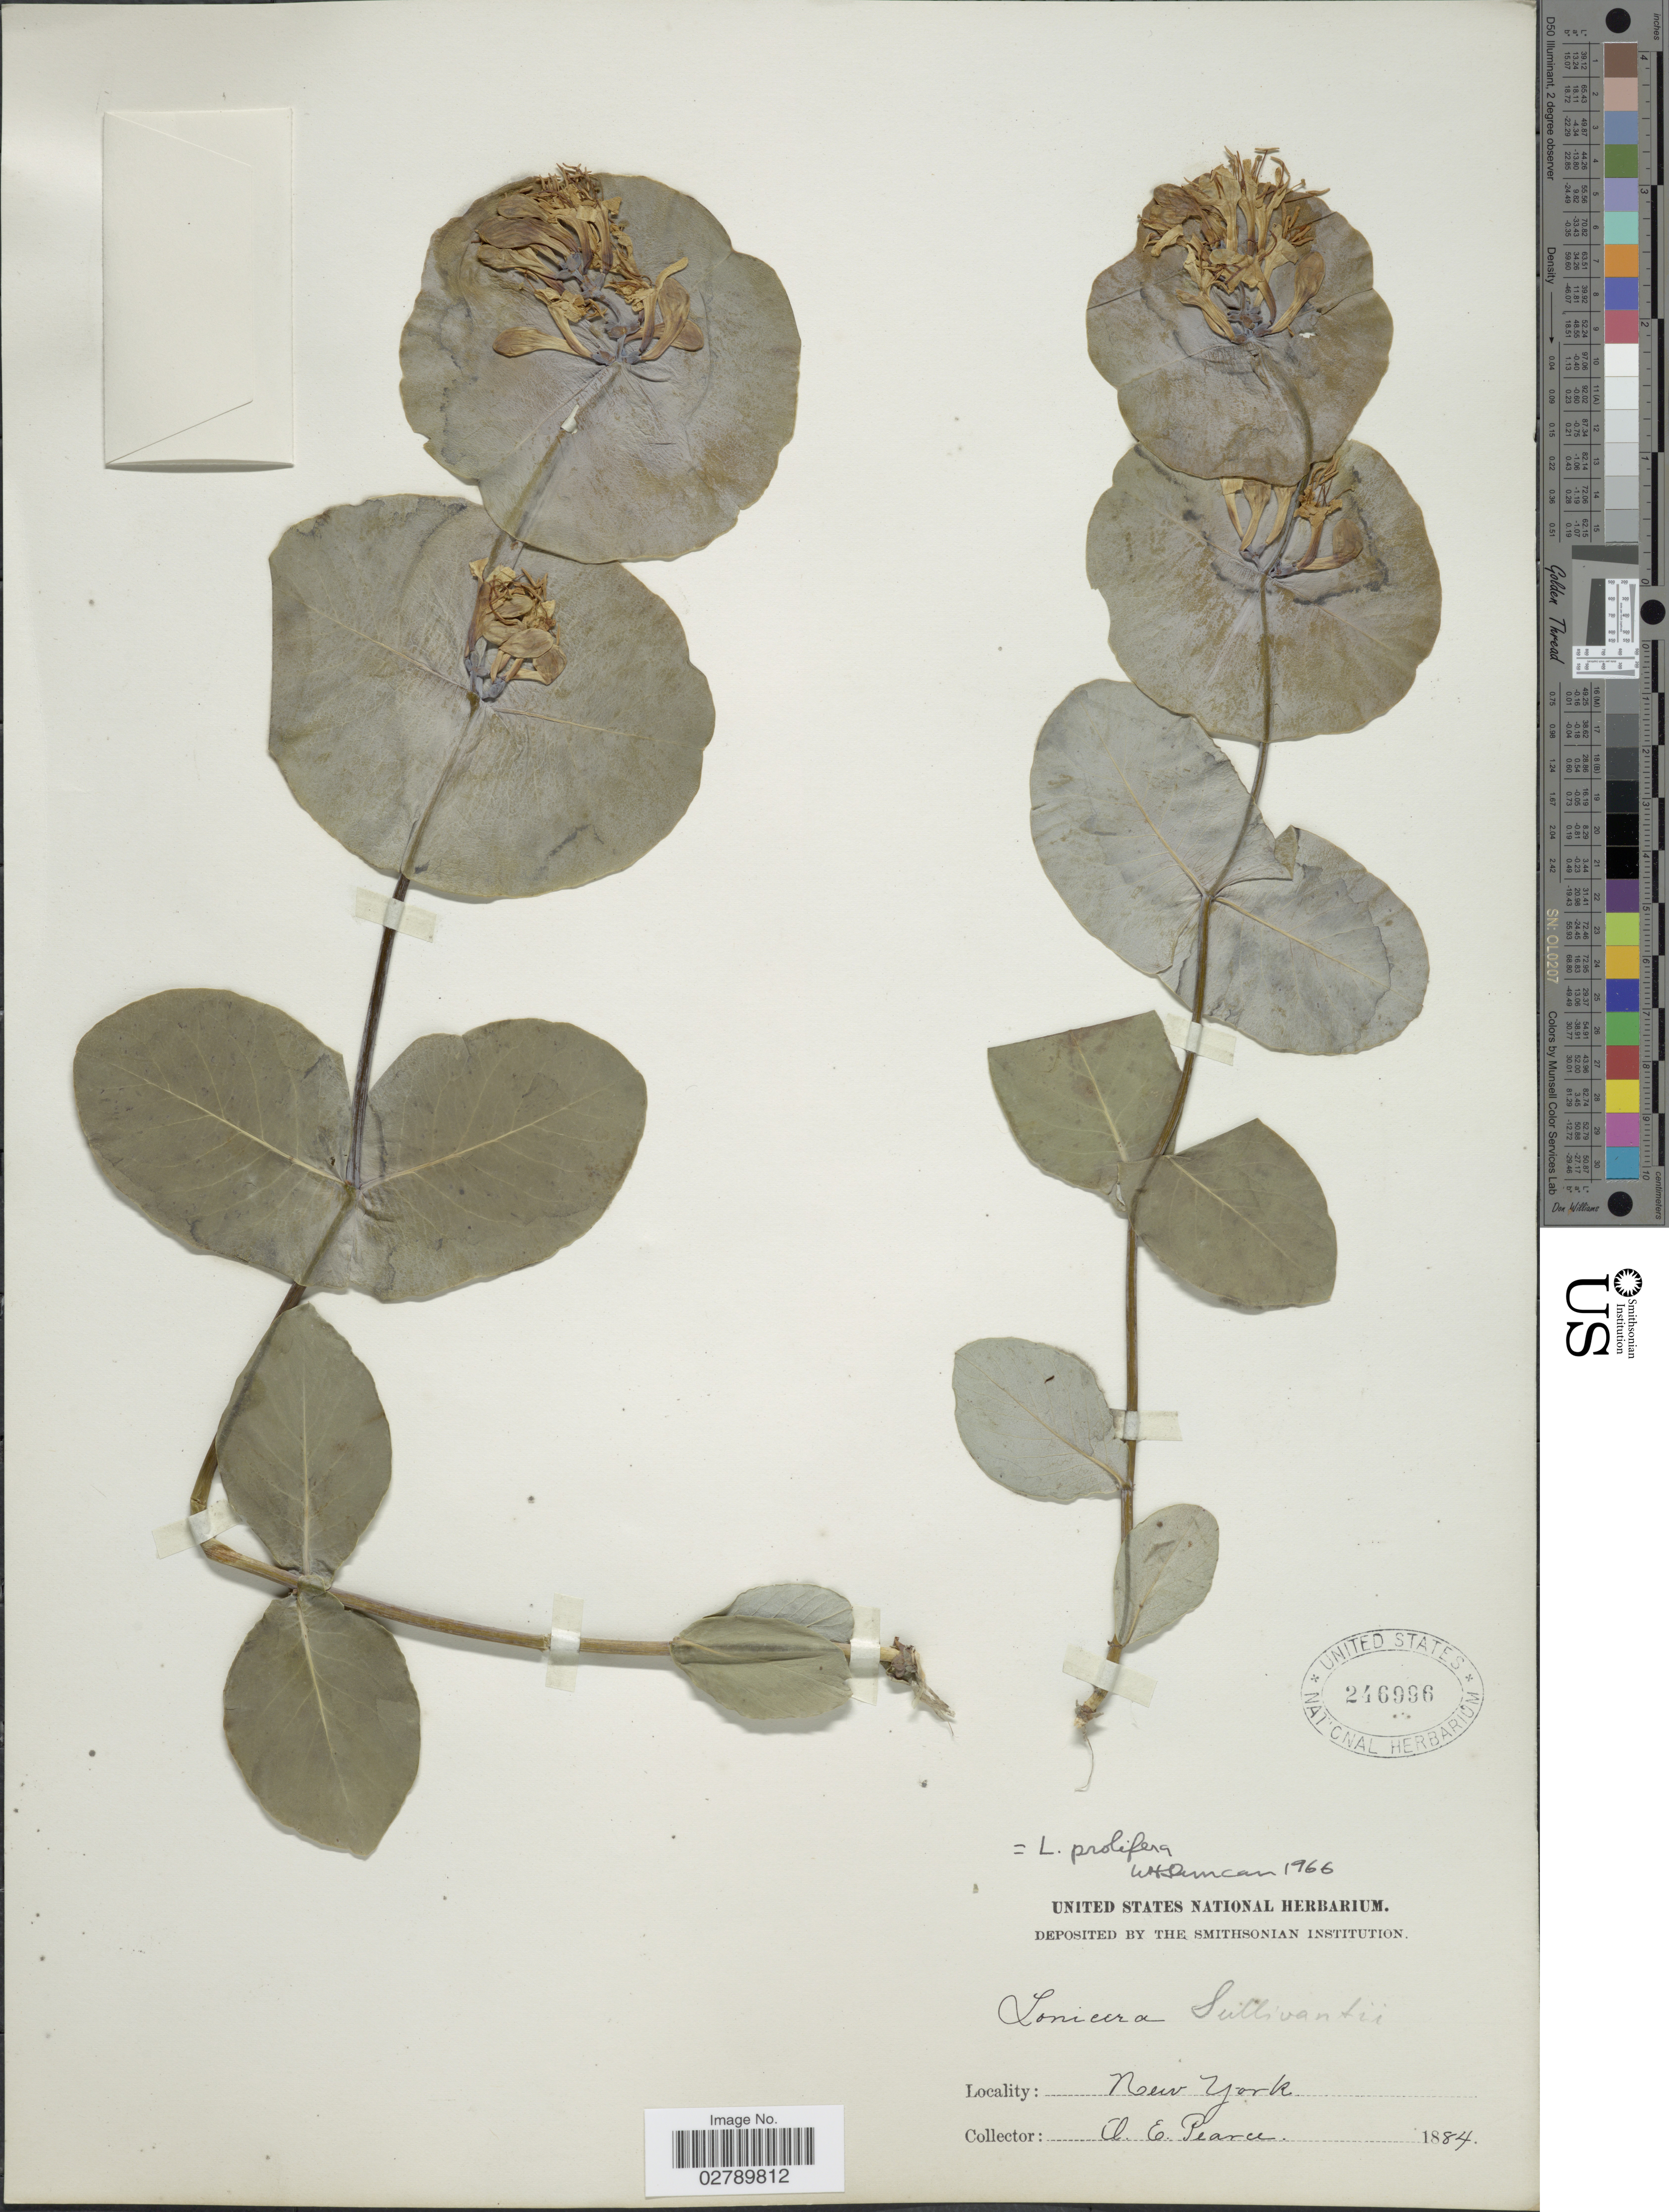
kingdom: Plantae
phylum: Tracheophyta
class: Magnoliopsida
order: Dipsacales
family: Caprifoliaceae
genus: Lonicera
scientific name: Lonicera prolifera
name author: (O. Kirchner) Booth ex Rehder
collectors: A. Pearce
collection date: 1884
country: United States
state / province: New York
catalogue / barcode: US 246996